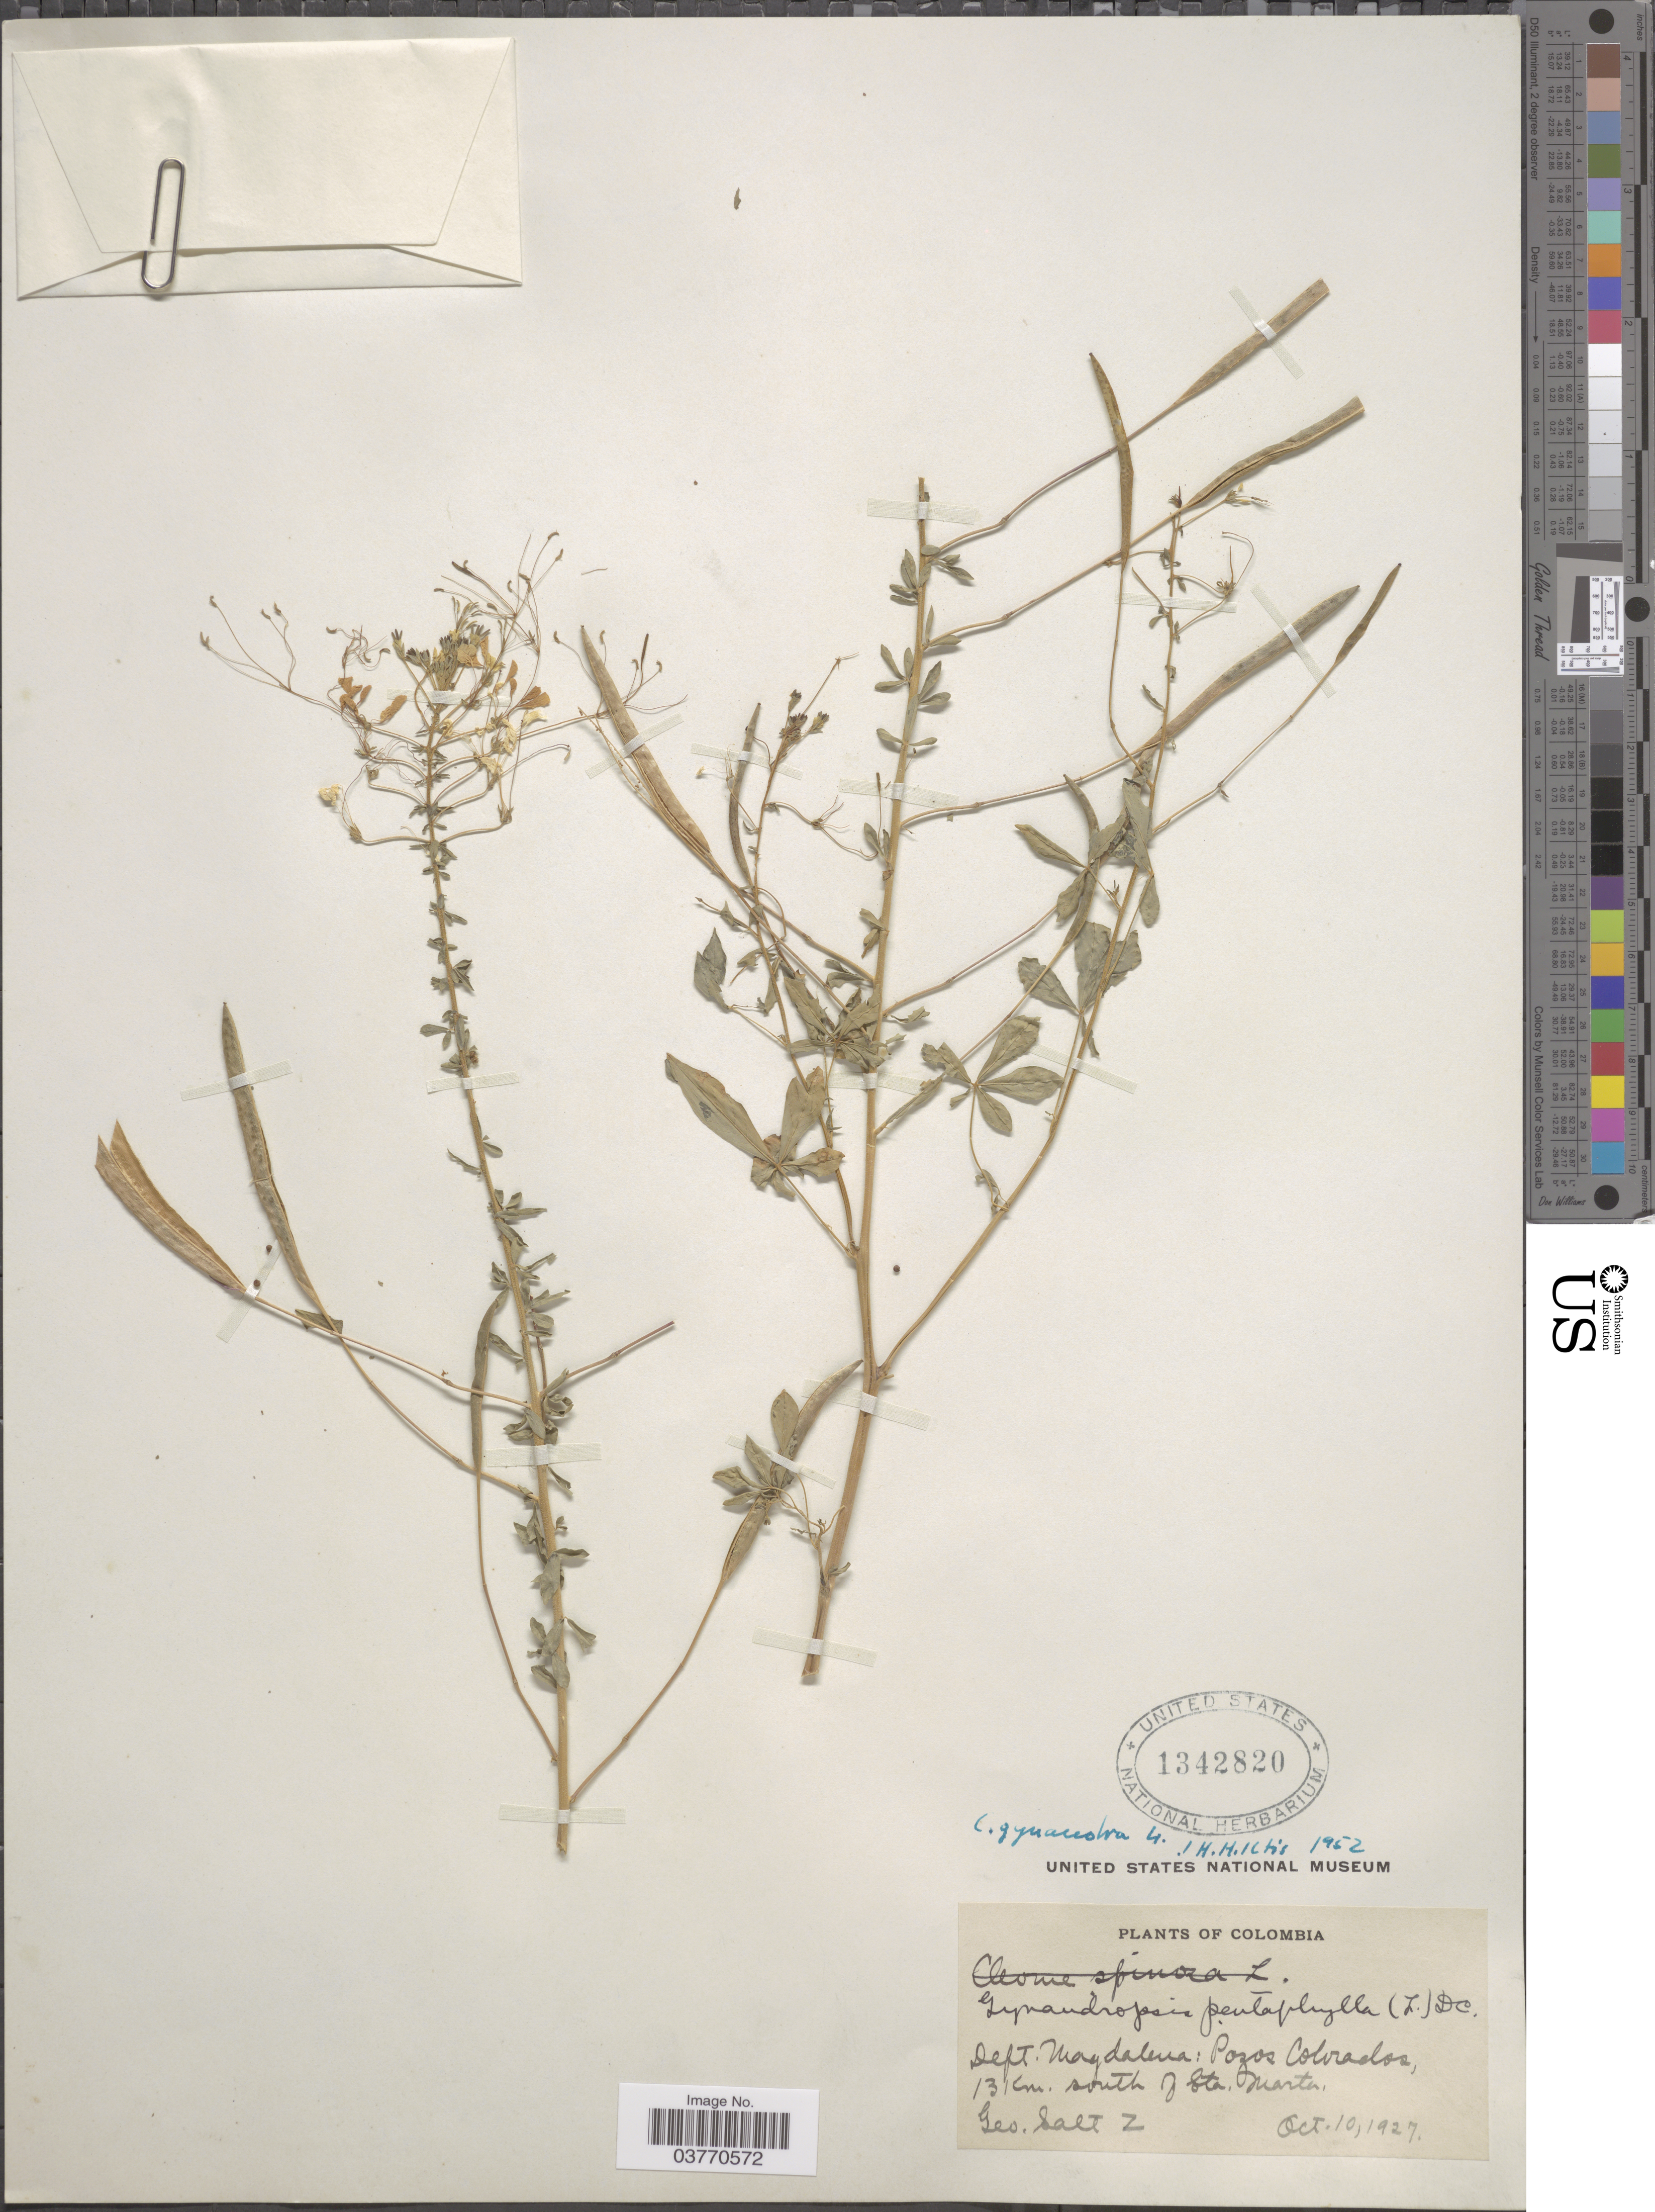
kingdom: Plantae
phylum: Tracheophyta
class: Magnoliopsida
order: Brassicales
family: Cleomaceae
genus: Gynandropsis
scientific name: Gynandropsis gynandra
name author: (L.) Briq.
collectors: G. Salt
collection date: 1927-10-10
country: Colombia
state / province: Magdalena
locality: Dept. Magdalena: Pozos Colorados. 13Km south of Sta. Marta.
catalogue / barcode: US 1342820